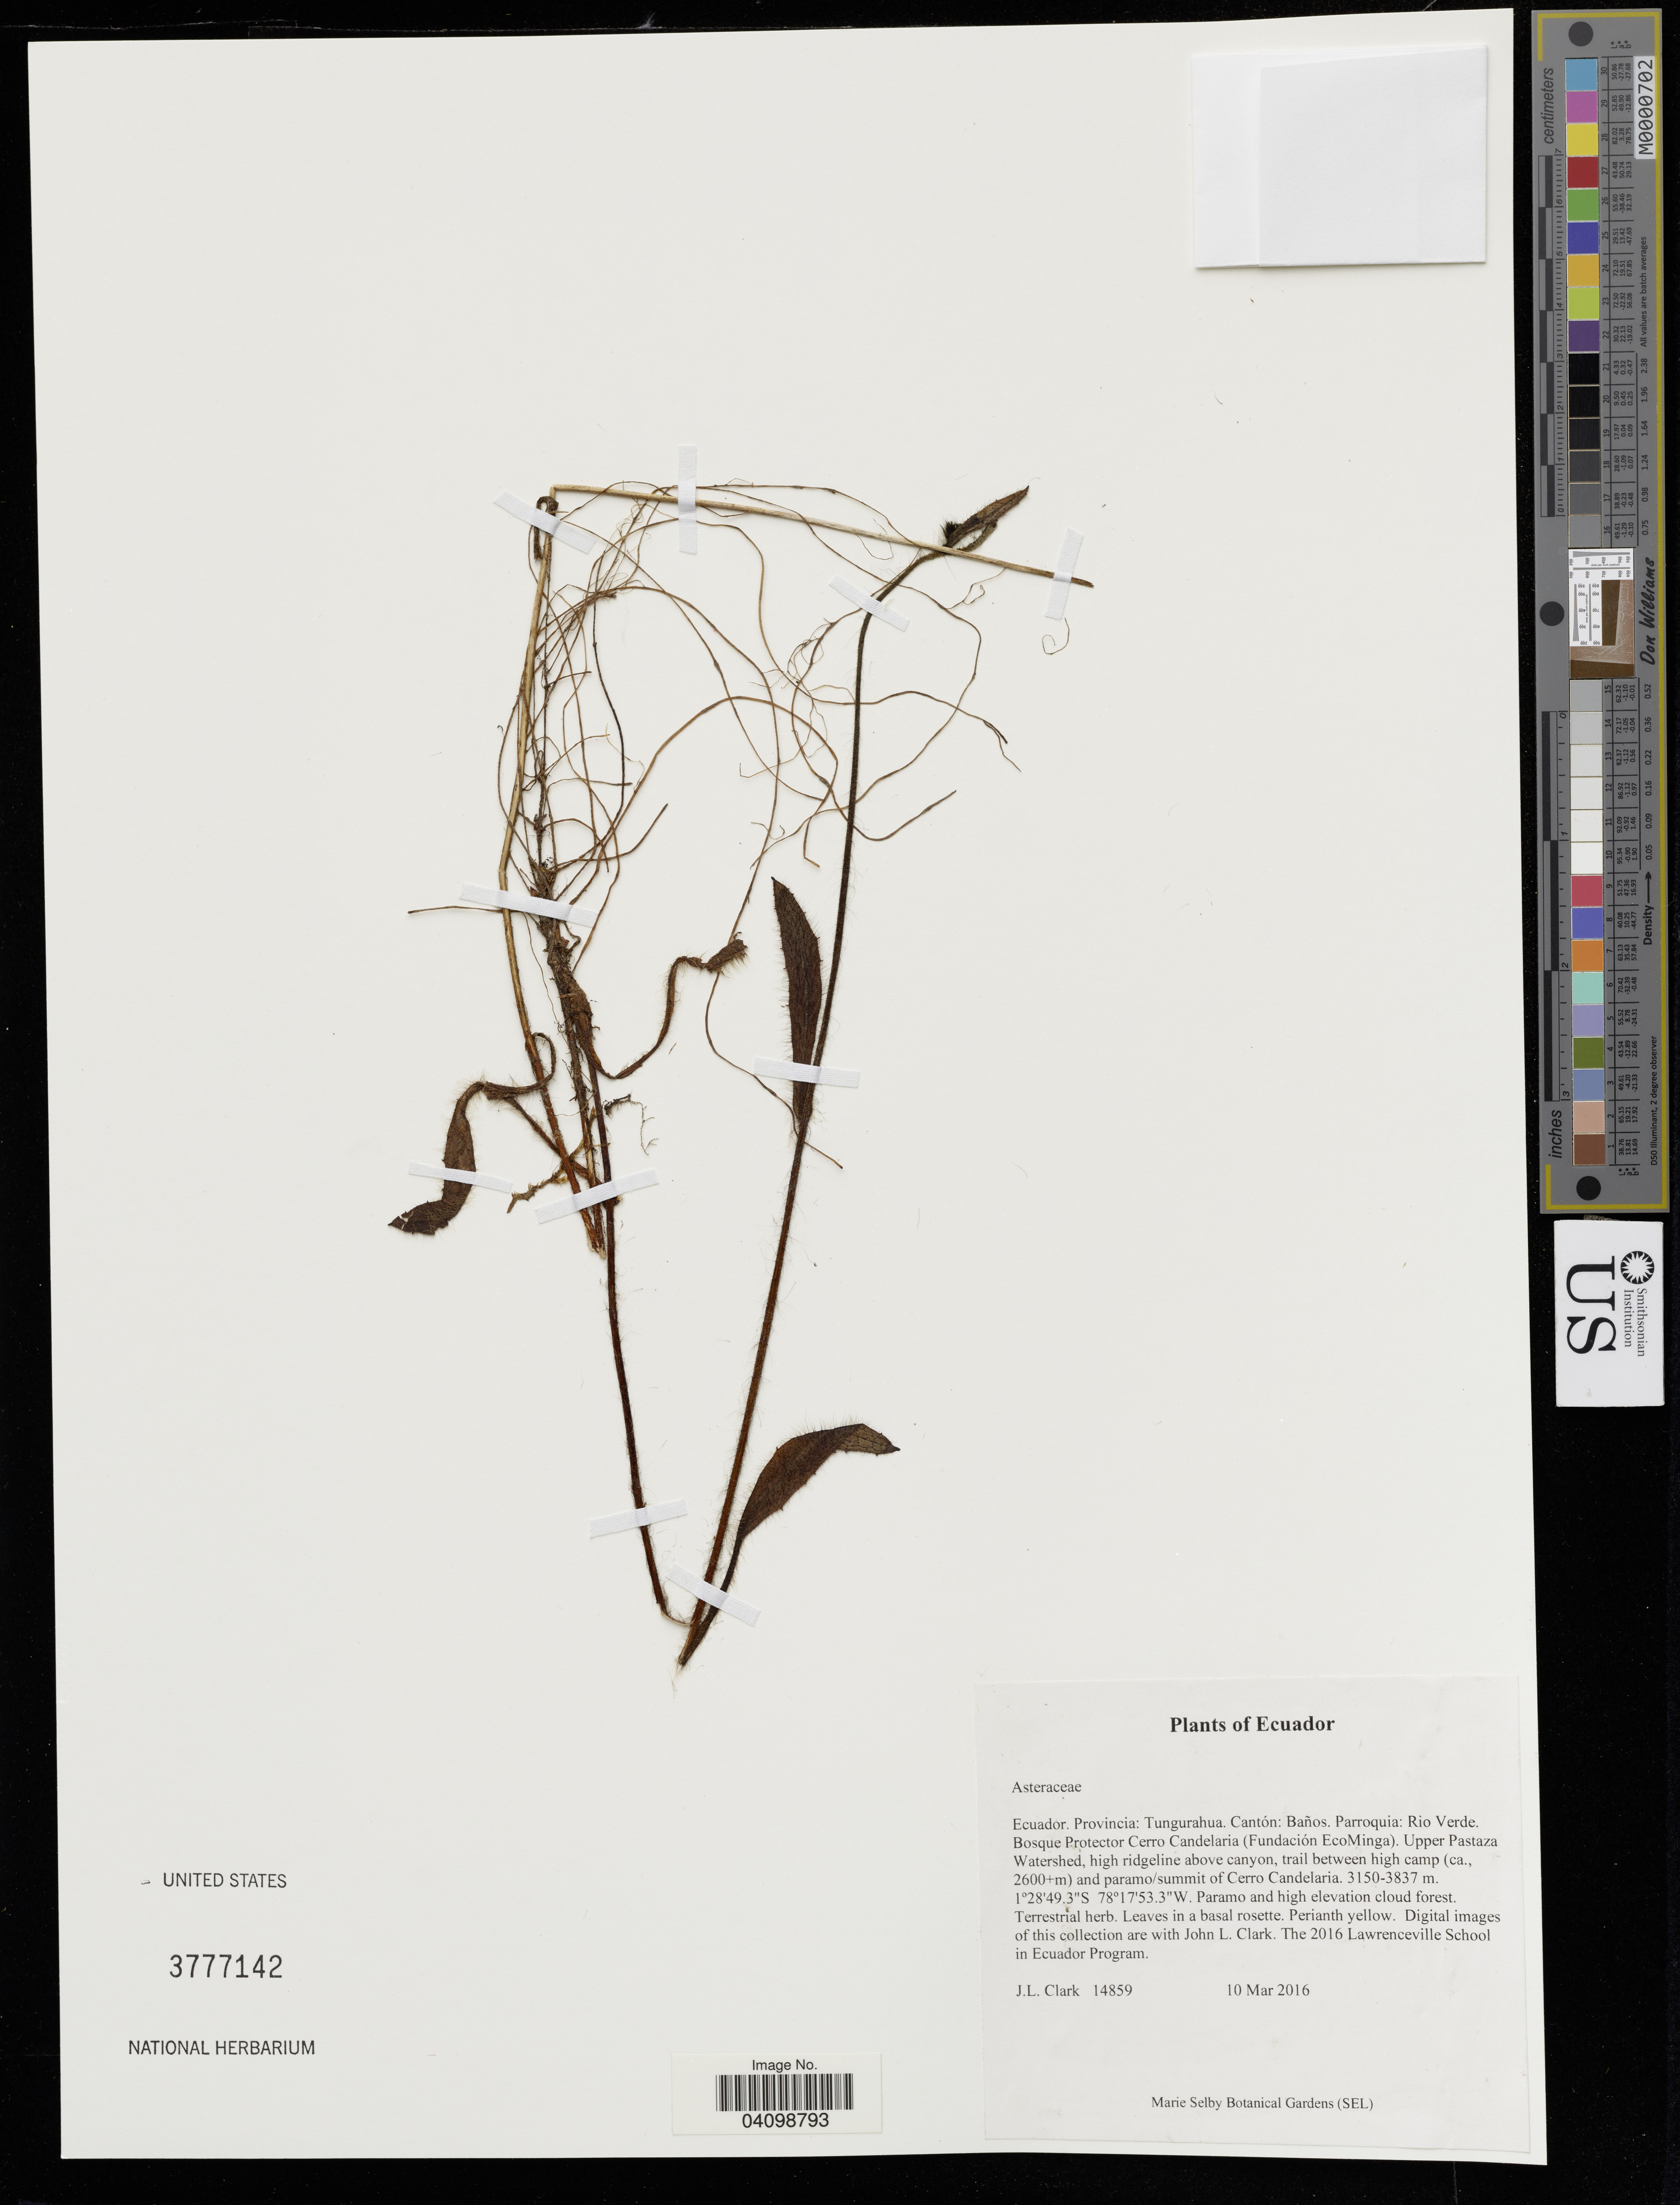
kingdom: Plantae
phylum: Tracheophyta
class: Magnoliopsida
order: Asterales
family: Asteraceae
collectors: J. Clark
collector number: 14859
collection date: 2016-03-10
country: Ecuador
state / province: Tungurahua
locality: Cantón: Baños. Parroquia: Rio Verde. Bosque Protector Cerro Candelaria (Fundación EcoMinga). Upper Pastaza Watershed, high ridgeline above canyon, trail between high camp (ca., 2600+m) and paramo/summit of Cerro Candelaria.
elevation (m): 3150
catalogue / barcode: US 3777142